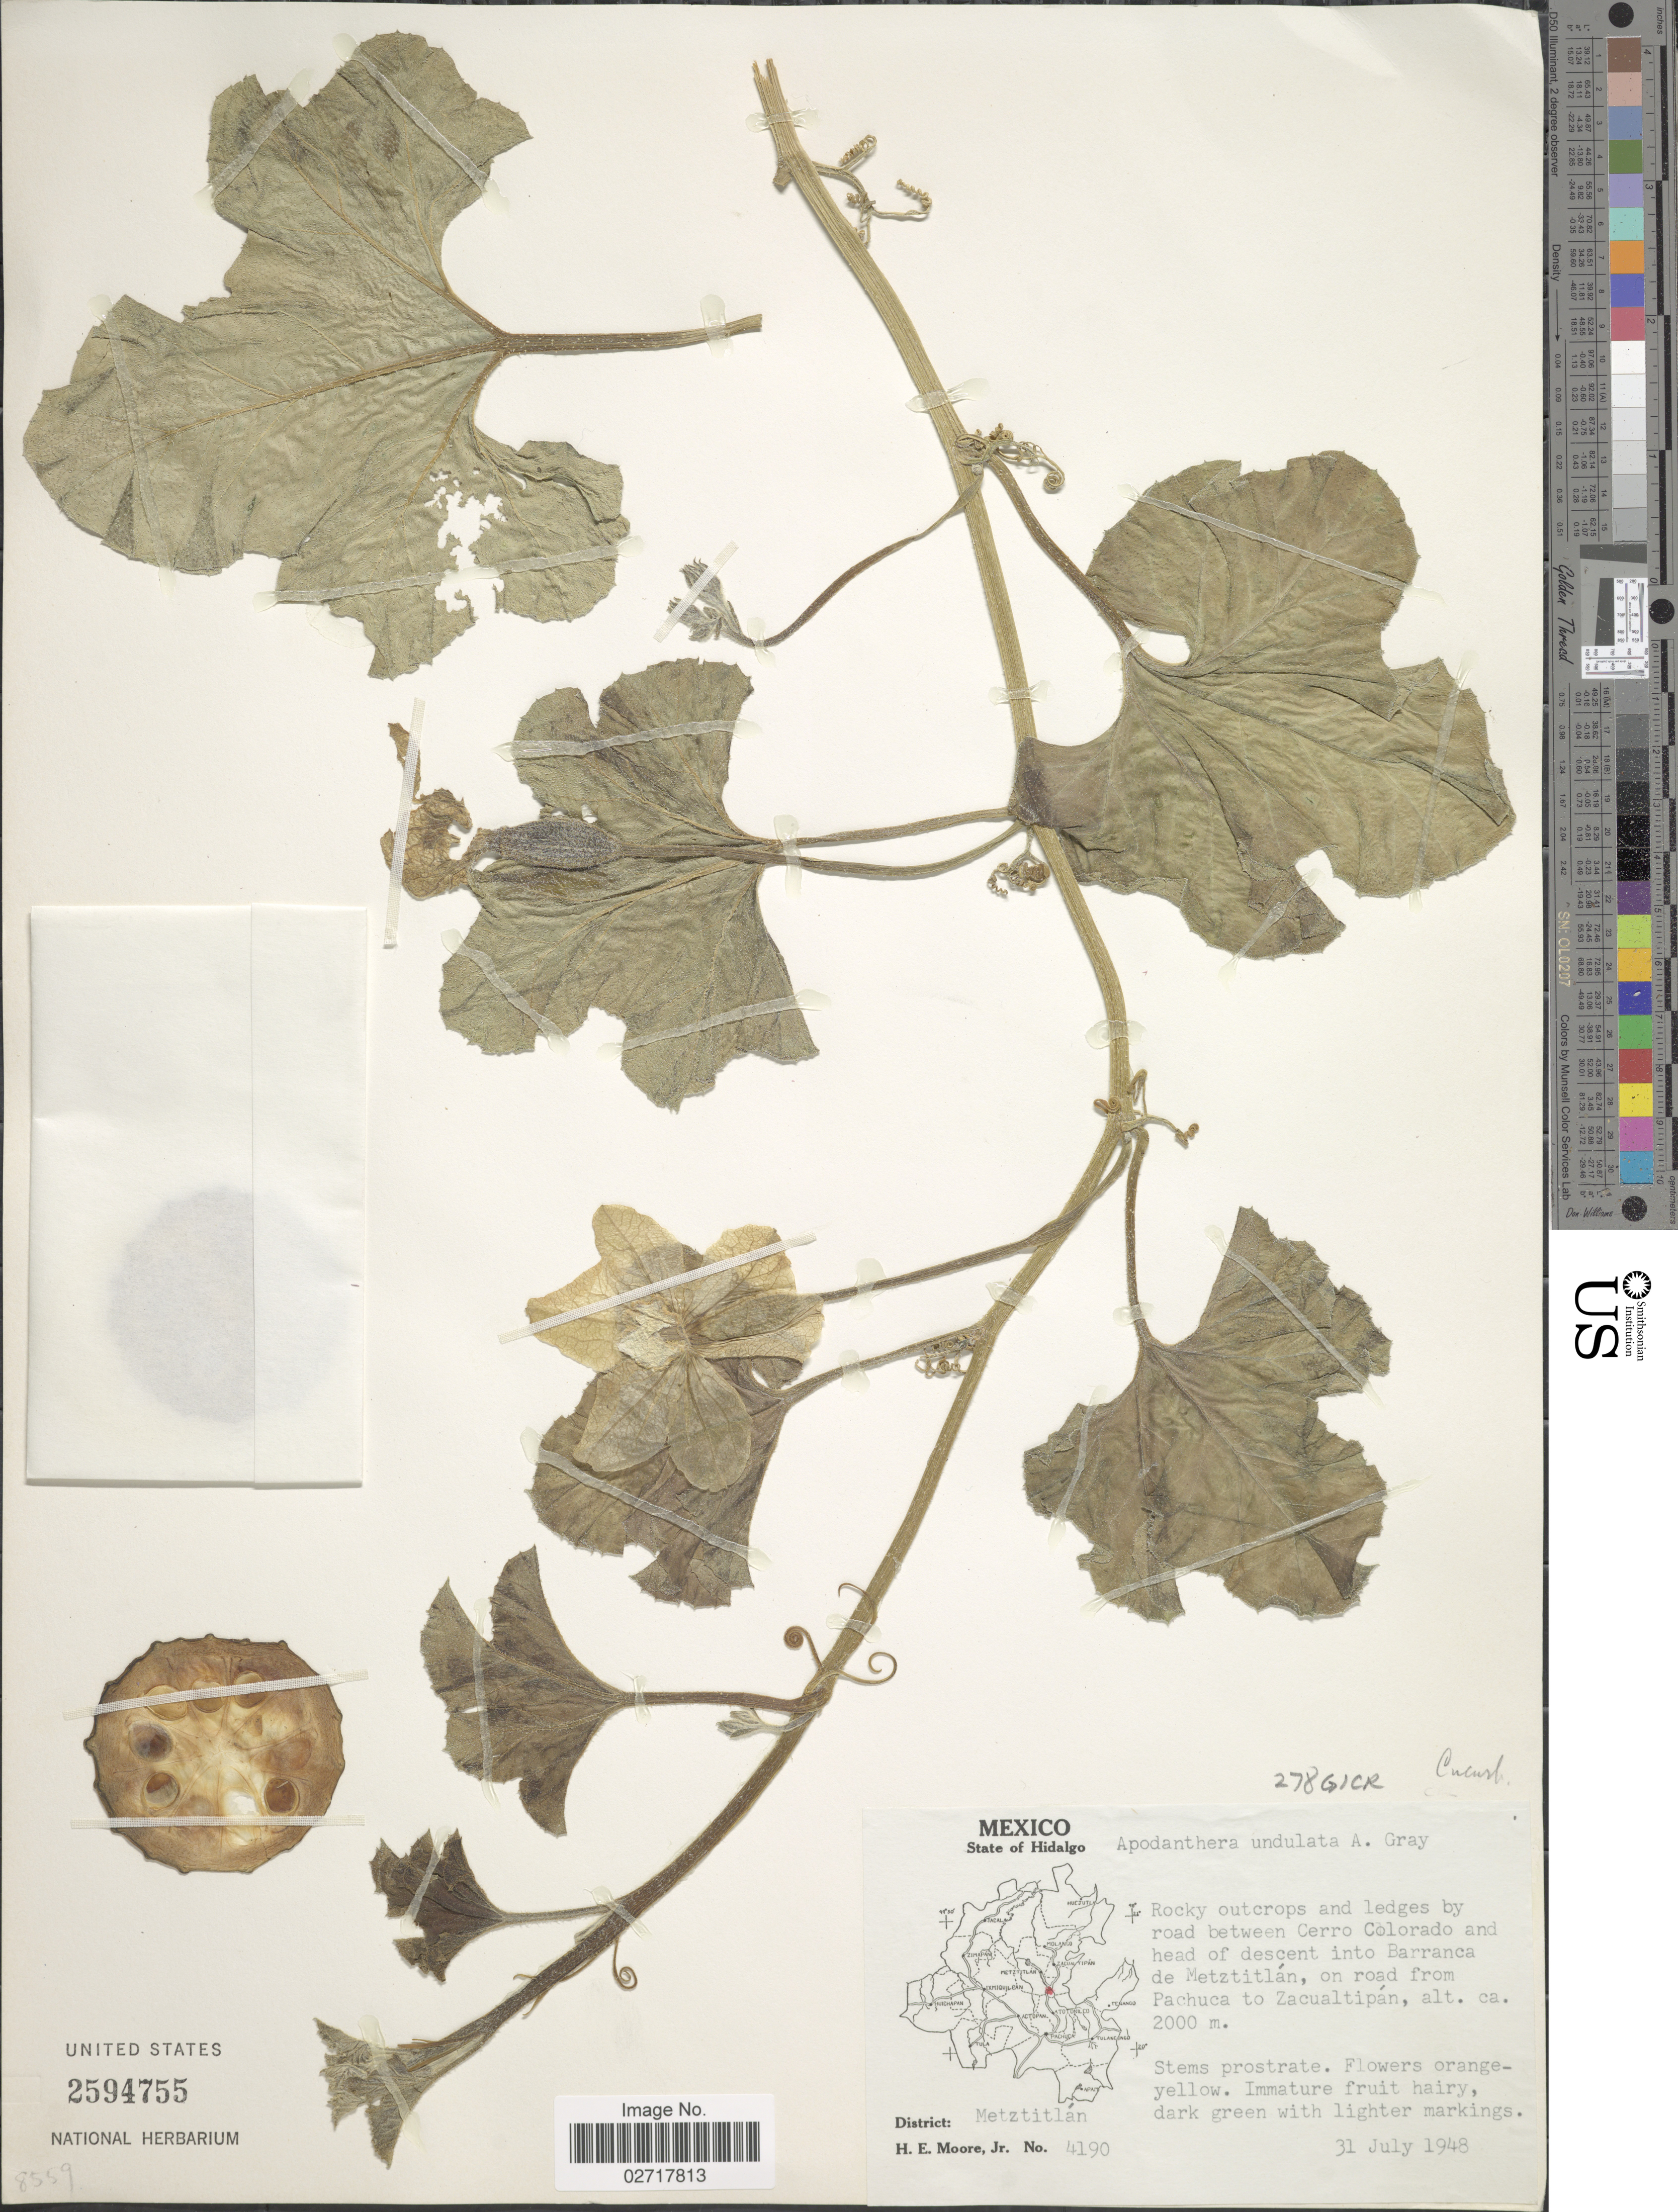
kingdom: Plantae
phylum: Tracheophyta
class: Magnoliopsida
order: Cucurbitales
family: Cucurbitaceae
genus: Apodanthera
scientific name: Apodanthera undulata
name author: A. Gray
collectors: H. Moore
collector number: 4190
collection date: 1948-07-31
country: Mexico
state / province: Hidalgo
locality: Road between Cerro Colorado and head of descent into Barranca de Metztitlan, on road from Pachuca to Zacualtipan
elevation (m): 2000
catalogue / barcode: US 2594755